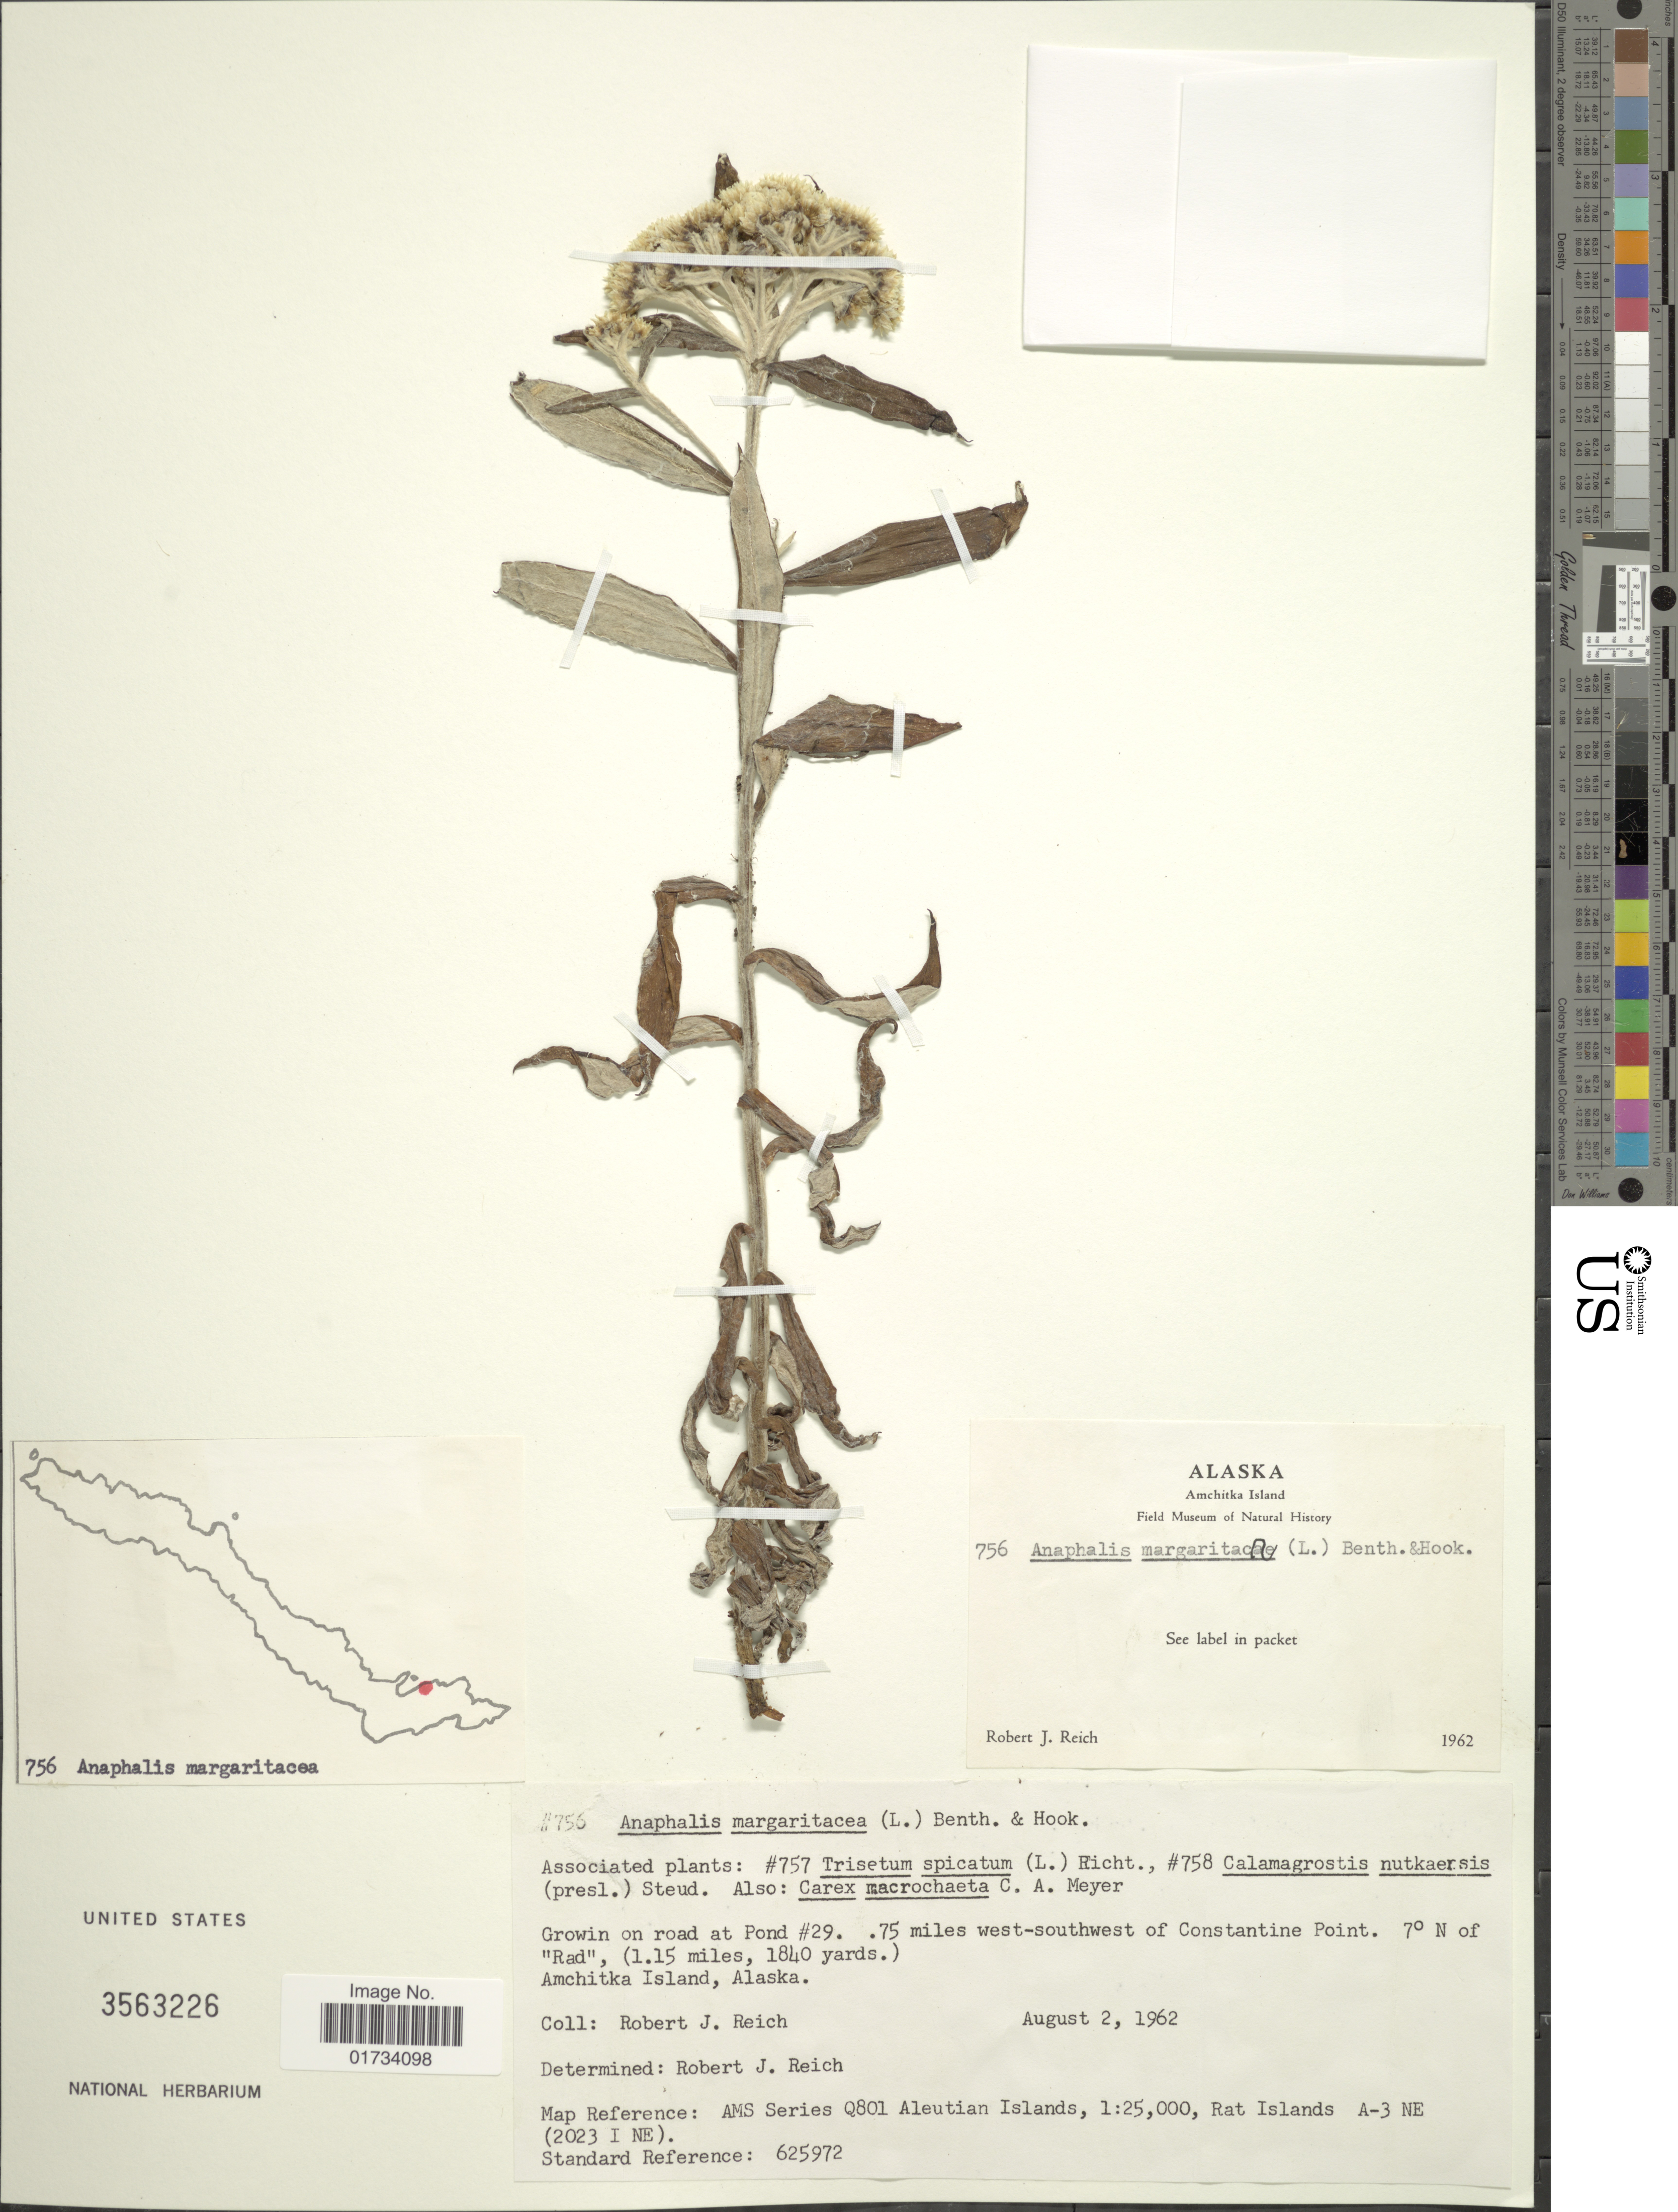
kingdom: Plantae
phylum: Tracheophyta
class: Magnoliopsida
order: Asterales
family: Asteraceae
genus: Anaphalis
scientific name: Anaphalis margaritacea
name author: (L.) Benth. & Hook. f.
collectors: R. Reich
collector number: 756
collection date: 1962-08-02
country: United States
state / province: Alaska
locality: Amchitka Island, Growing on road at Pond #29, .75 miles west-southwest of Constantine Point, 7°N of "Rad", (1.15 miles, 1840 yards) Amchitka Island, Map reference: AMS Series Q801 Aleutian Islands, 1:25,000, Rat Islands A-3 NE (2023 I NE)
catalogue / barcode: US 3563226